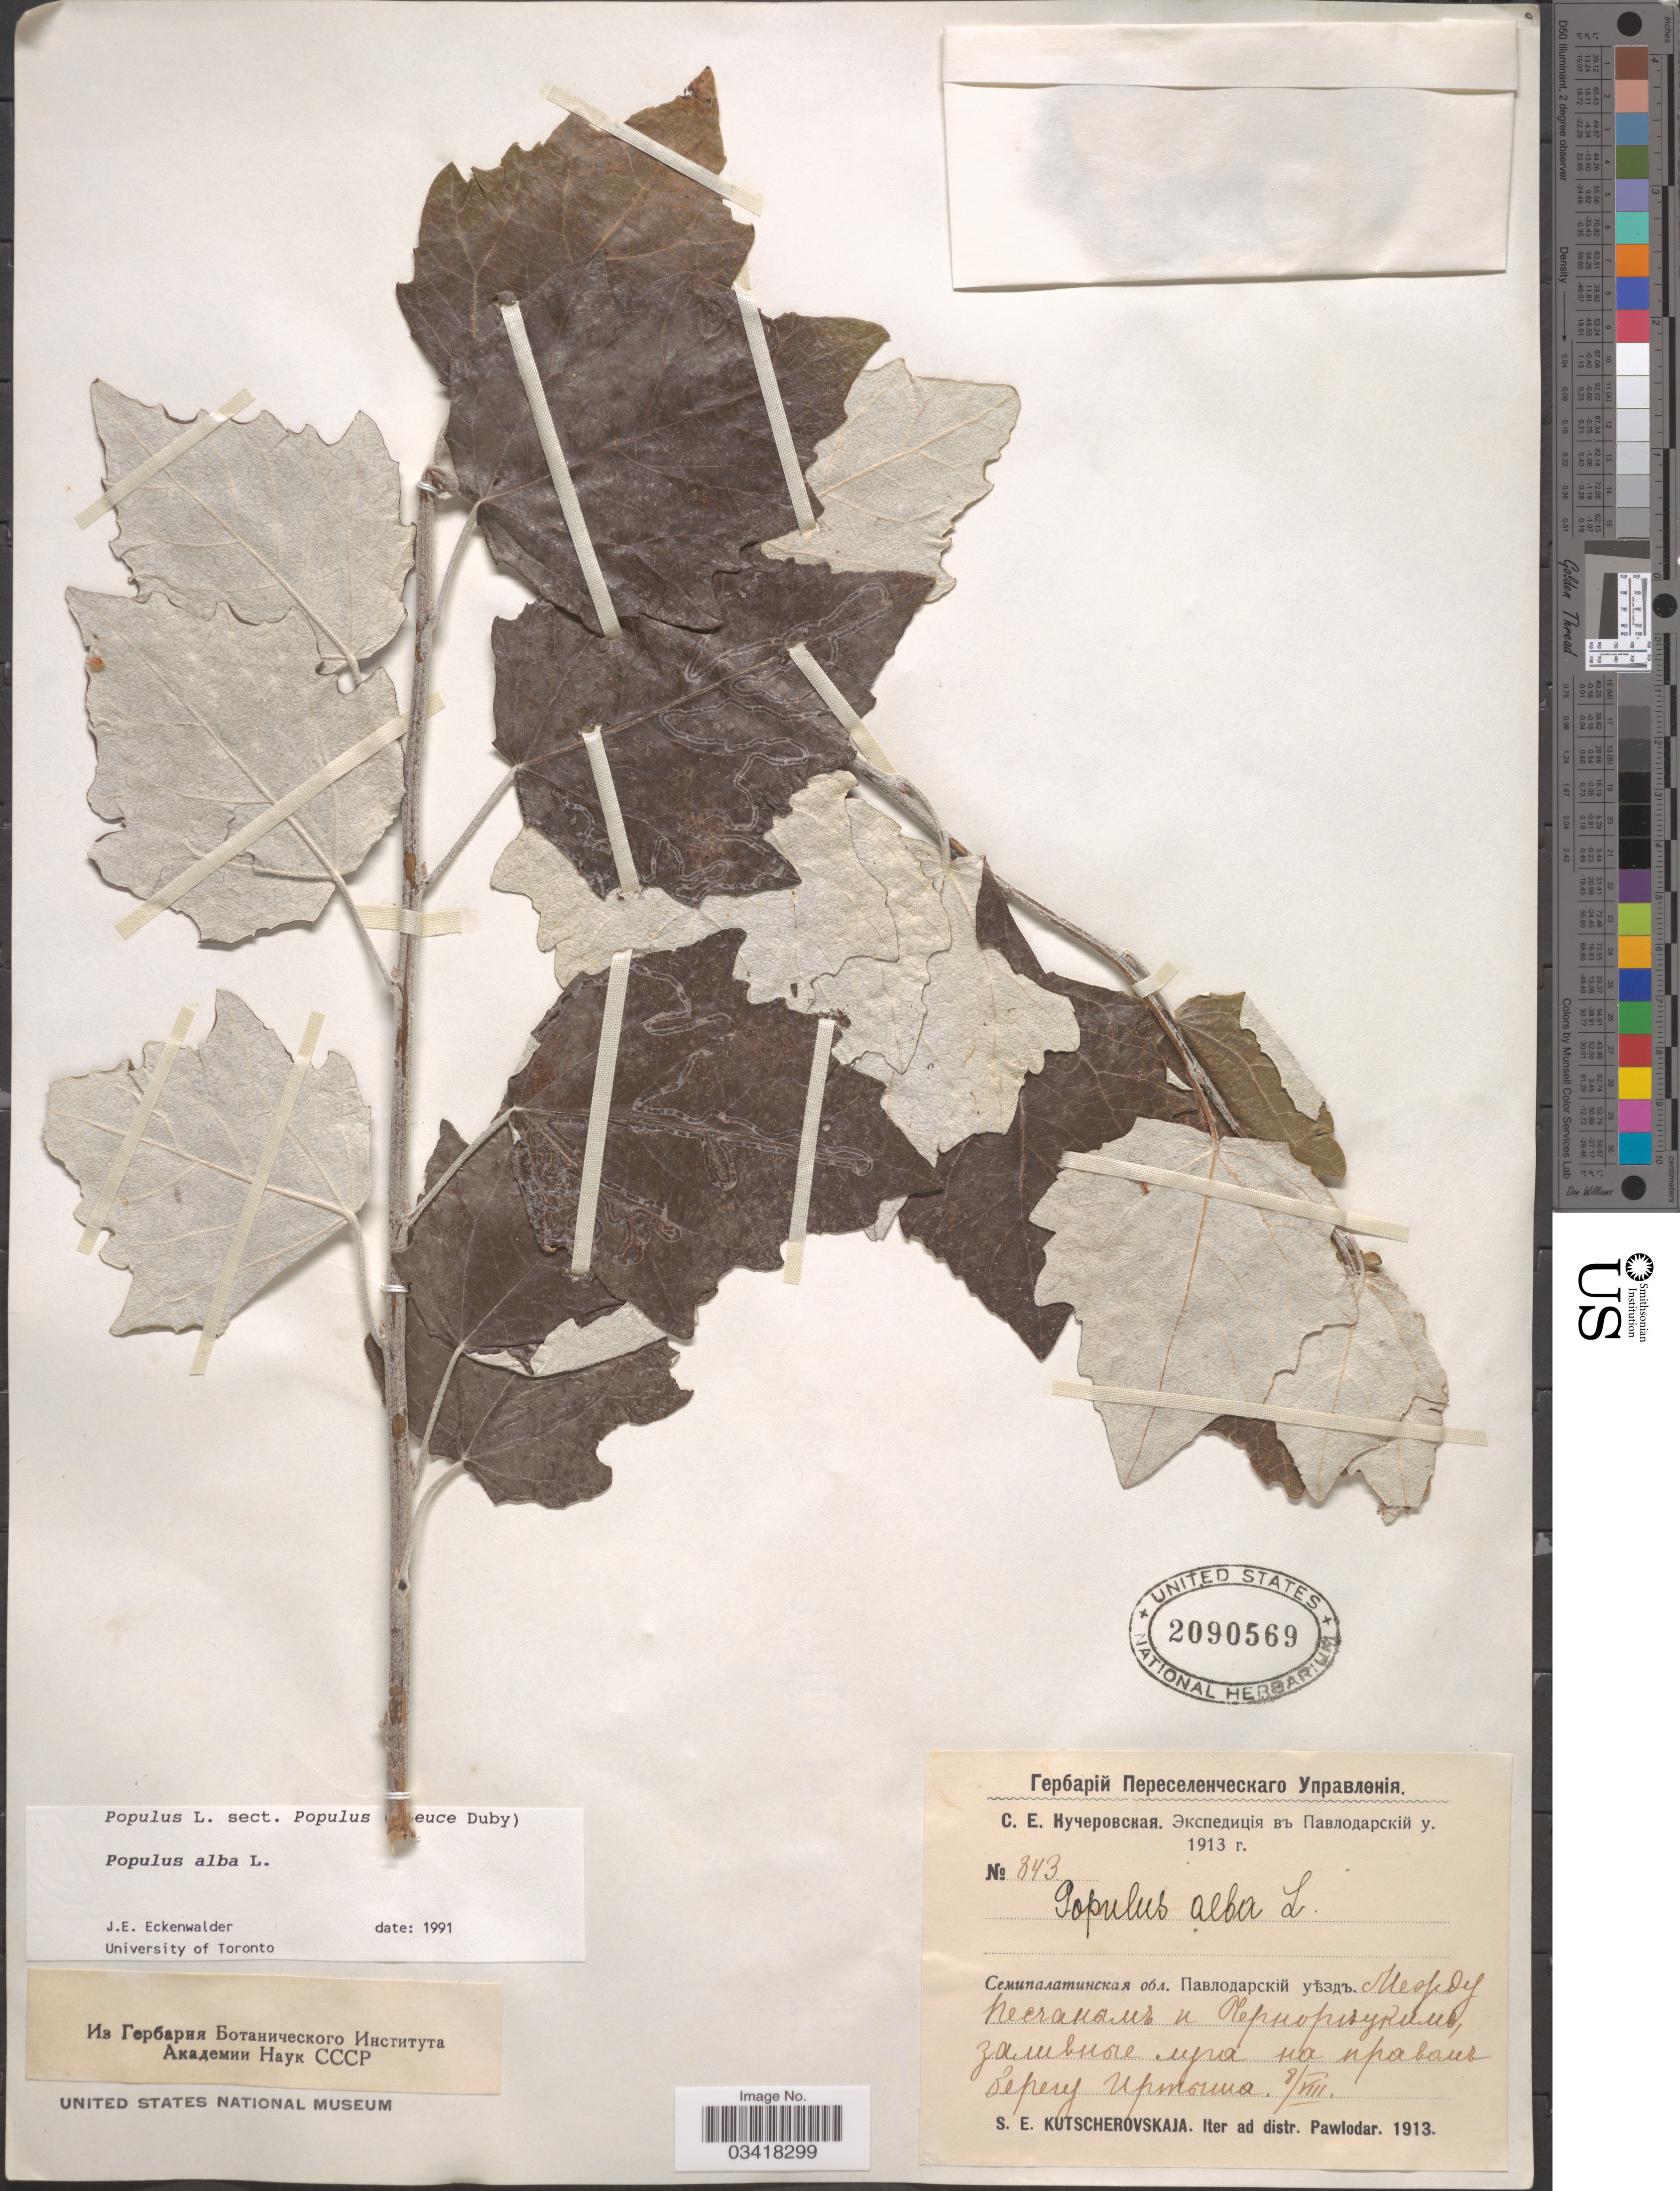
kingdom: Plantae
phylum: Tracheophyta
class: Magnoliopsida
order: Malpighiales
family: Salicaceae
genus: Populus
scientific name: Populus alba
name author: L.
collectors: S. Kutscherovskaja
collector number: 843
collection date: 1913-08-08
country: Kazakhstan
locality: Iter ad distr. Pawlodar.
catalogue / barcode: US 2090569